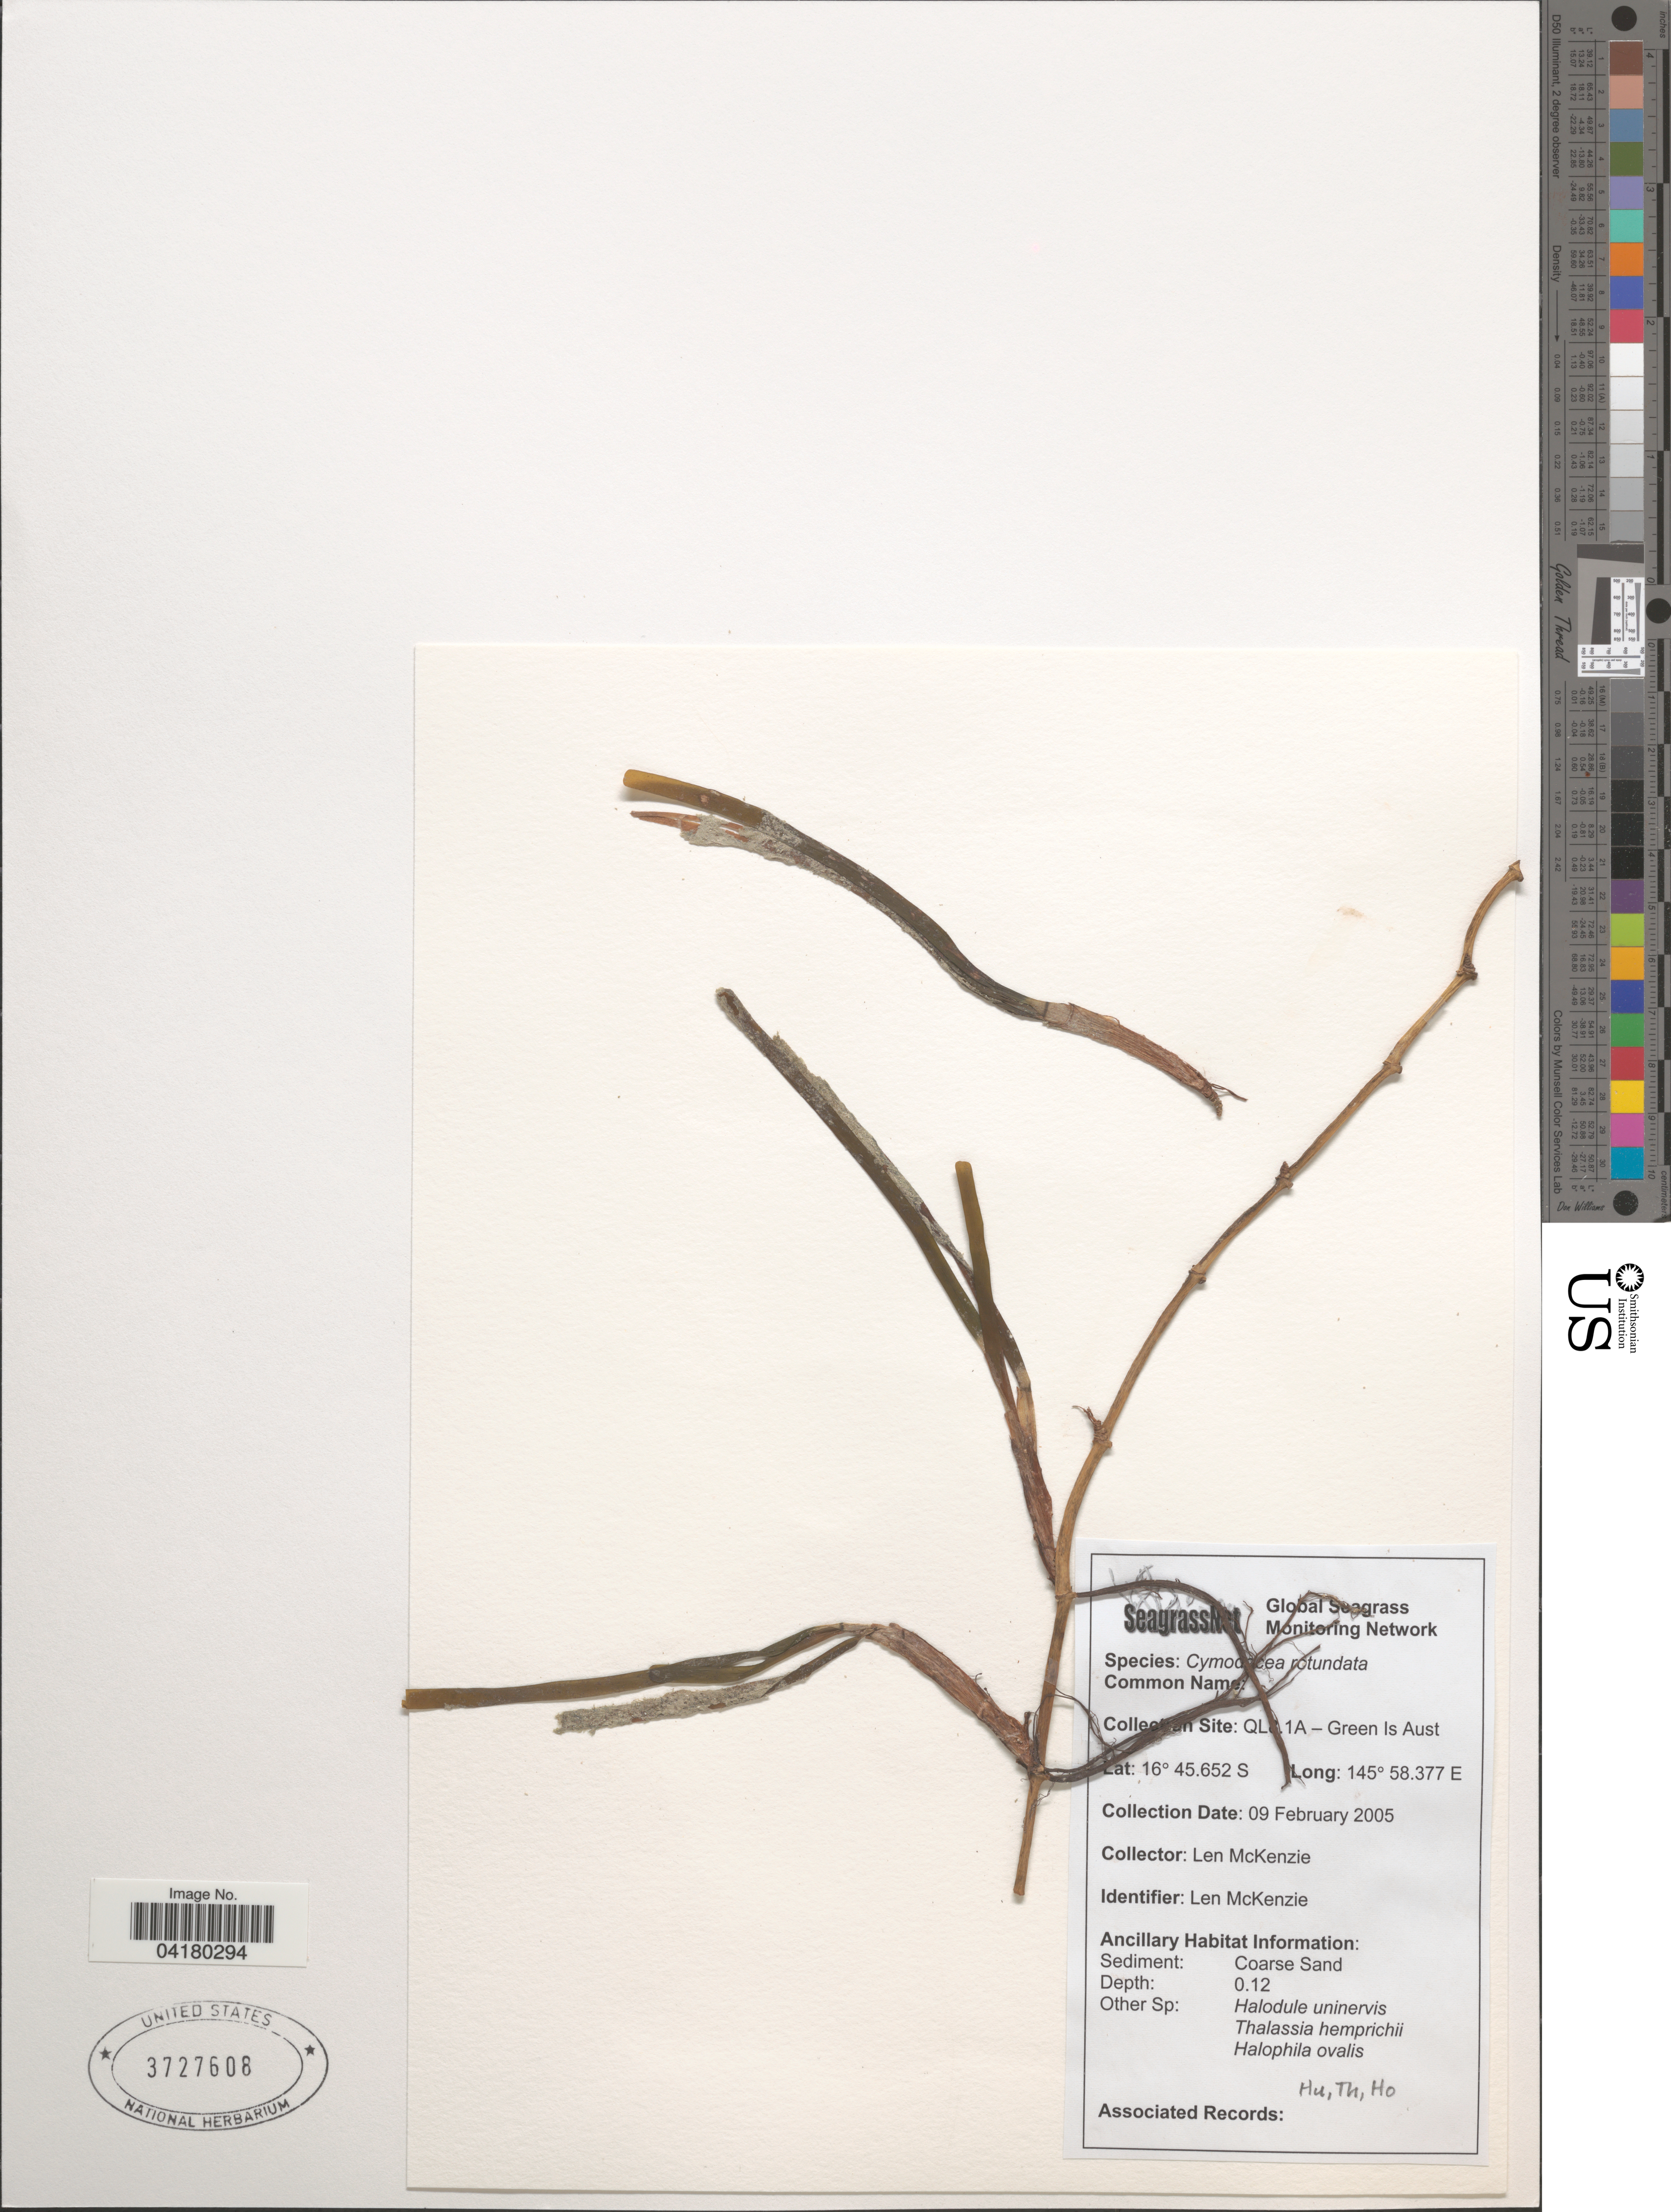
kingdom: Plantae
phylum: Tracheophyta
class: Liliopsida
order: Alismatales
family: Cymodoceaceae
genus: Cymodocea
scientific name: Cymodocea rotundata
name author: Asch. & Schweinf.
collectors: L. McKenzie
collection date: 2005-02-09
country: Australia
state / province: Queensland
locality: QL8.1A - Green Is.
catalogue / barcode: US 3727608